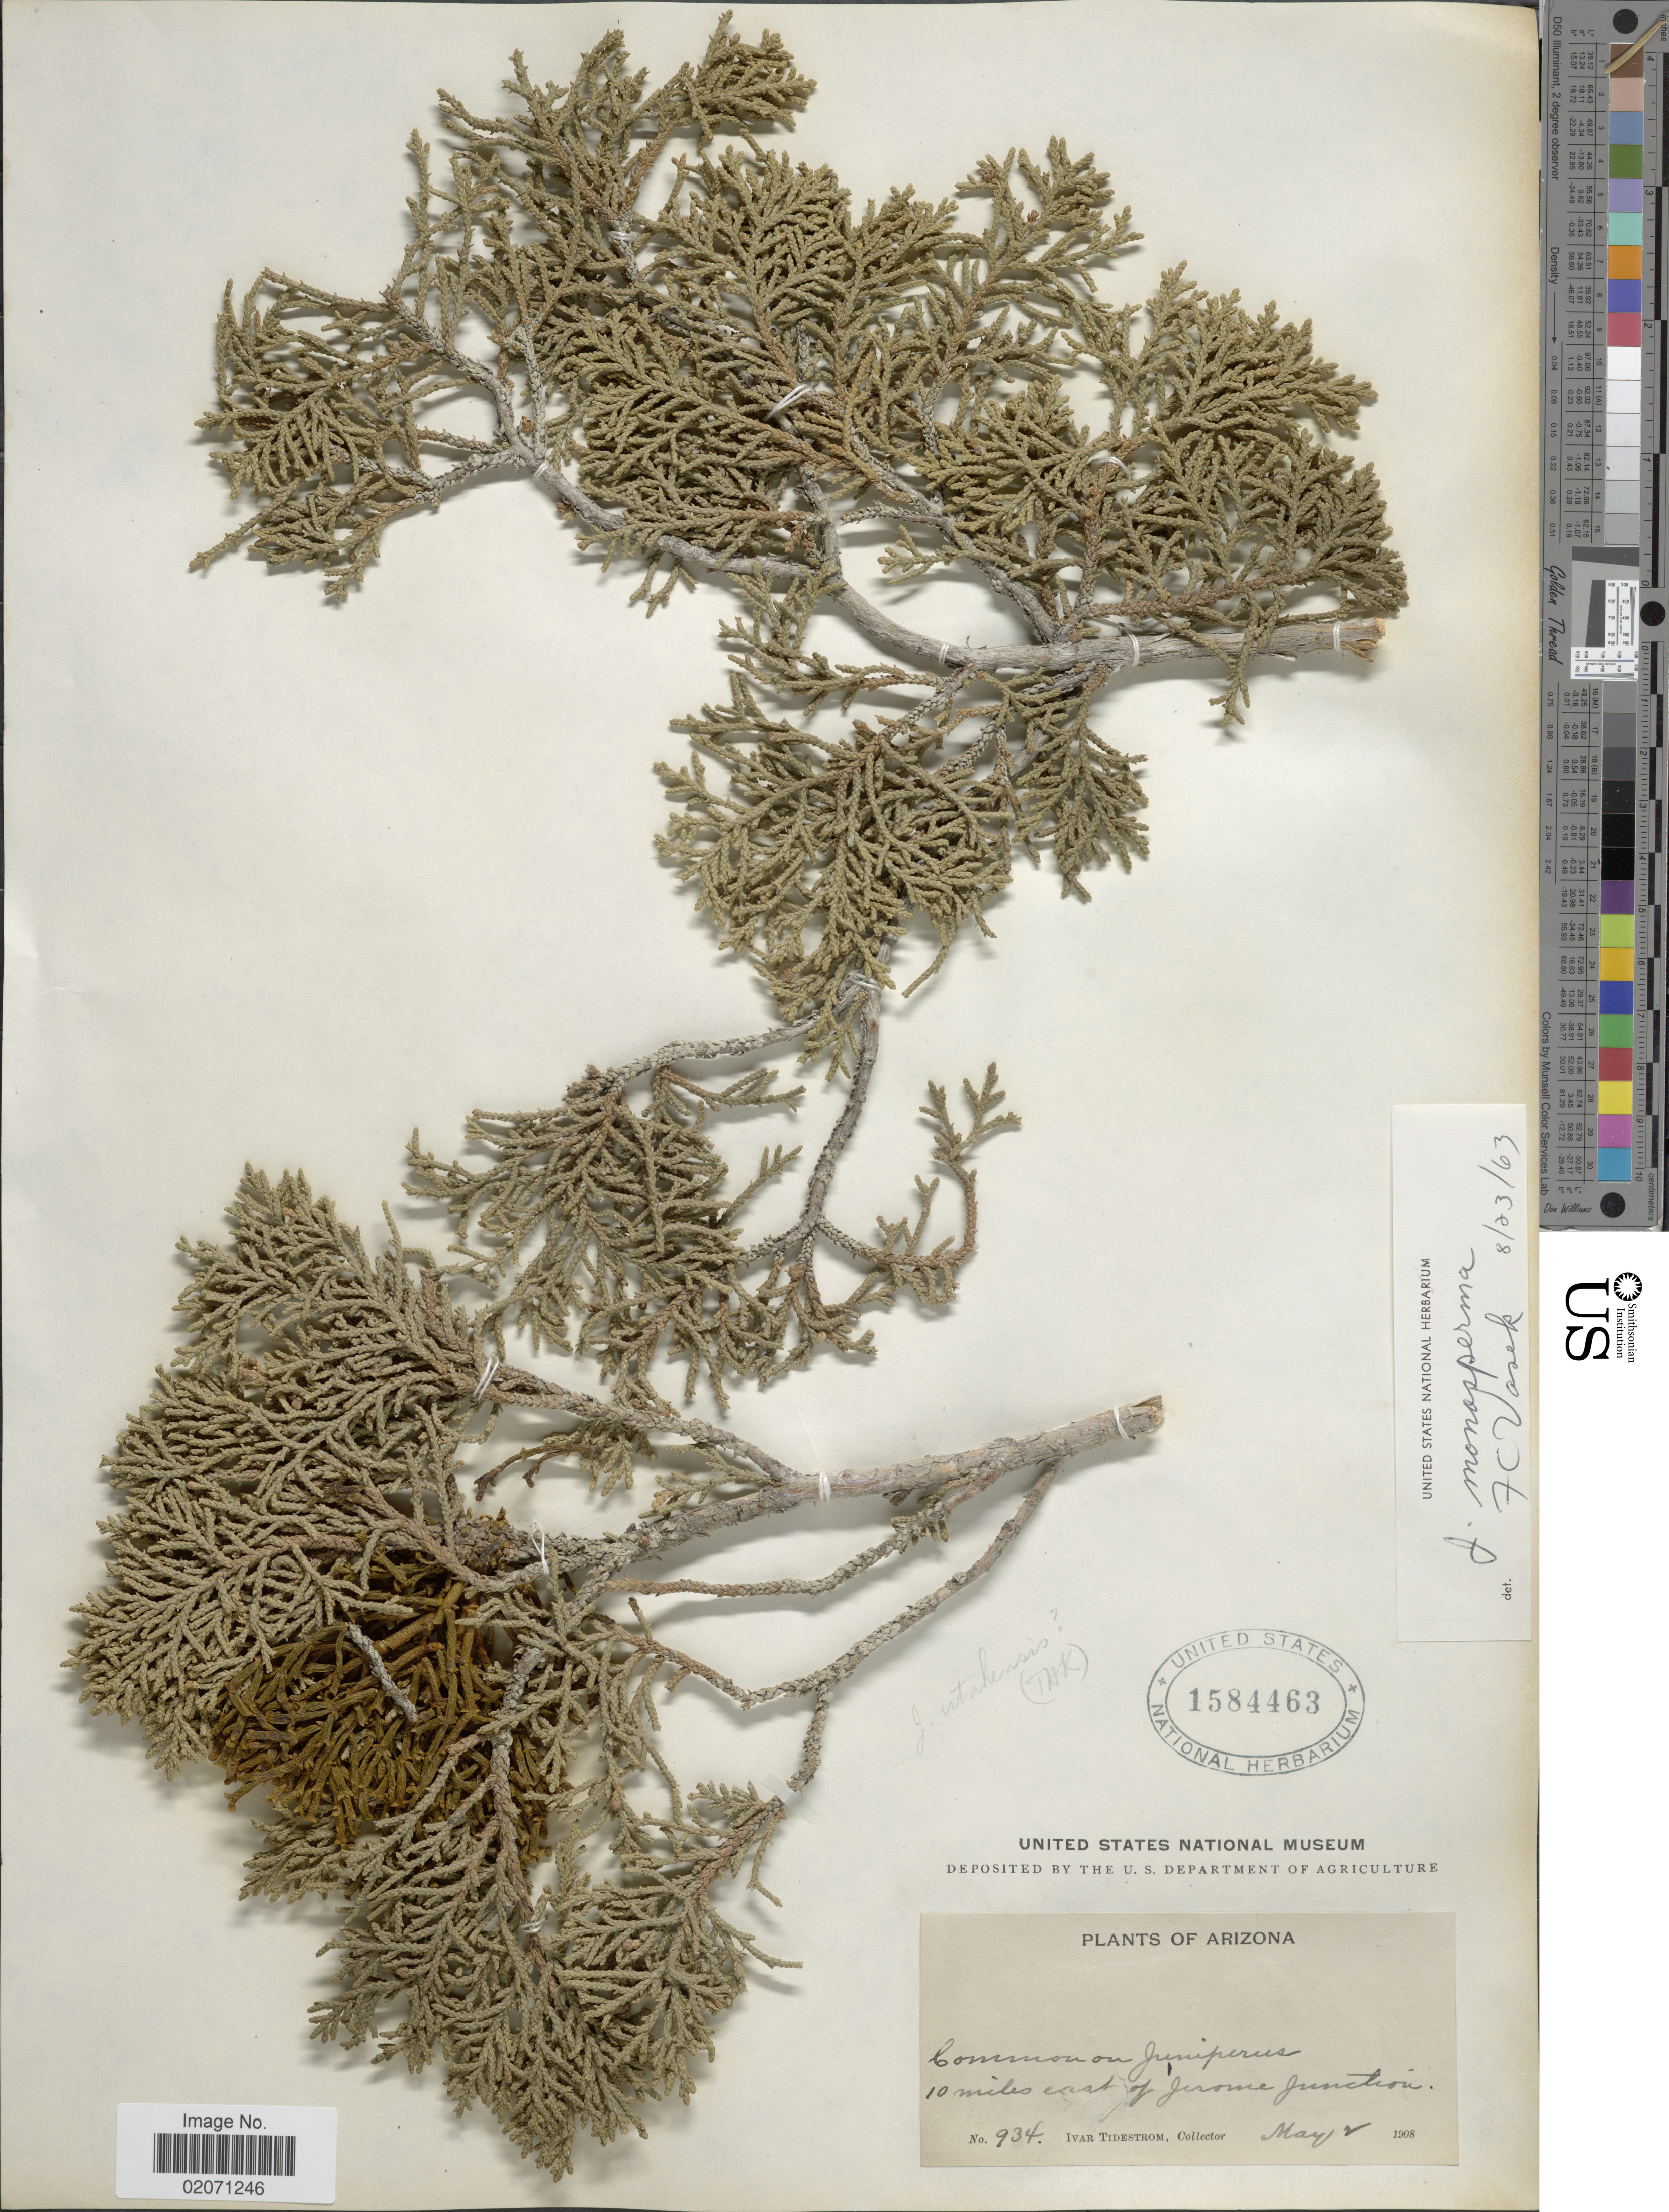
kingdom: Plantae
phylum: Tracheophyta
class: Pinopsida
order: Pinales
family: Cupressaceae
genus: Juniperus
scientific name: Juniperus monosperma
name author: (Engelm.) Sarg.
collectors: I. F. Tidestrom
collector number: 934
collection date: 1908-05-02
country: United States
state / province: Arizona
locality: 10 miles east of Jerom Junction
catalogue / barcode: US 1588463